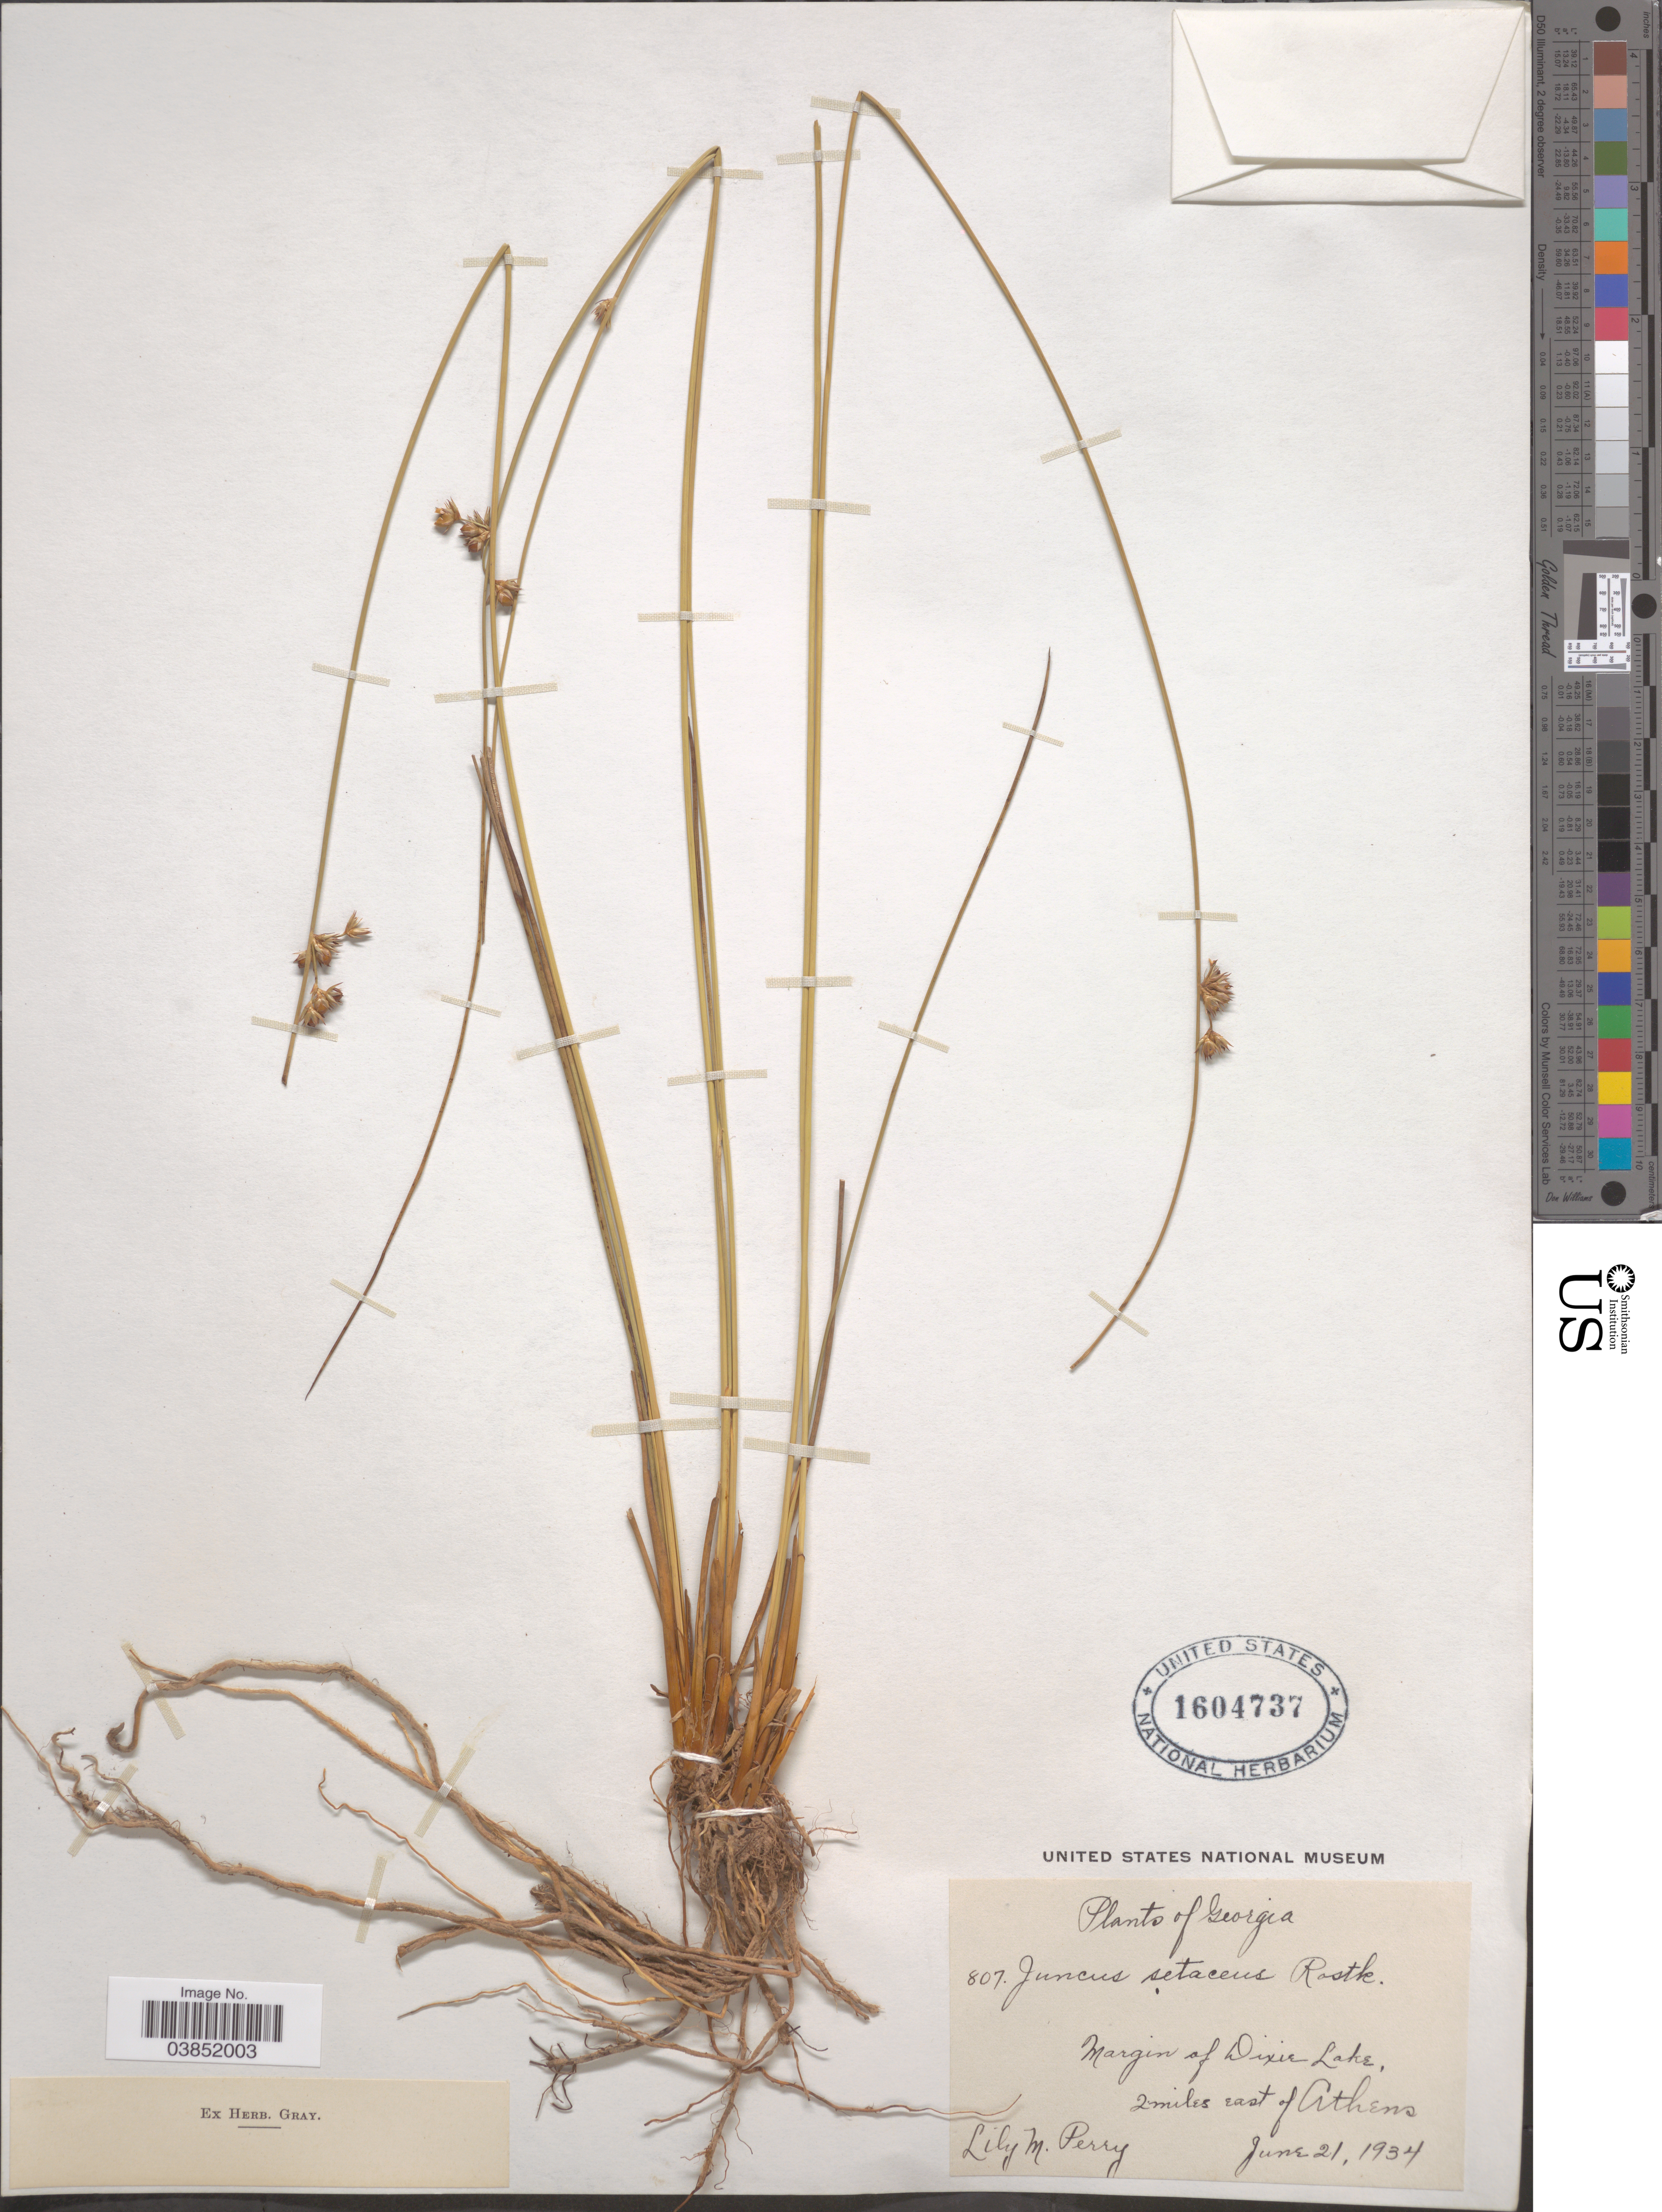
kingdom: Plantae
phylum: Tracheophyta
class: Liliopsida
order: Poales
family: Juncaceae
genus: Juncus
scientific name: Juncus coriaceus Mack.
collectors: L. M. Perry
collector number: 807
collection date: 1934-06-21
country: United States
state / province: Georgia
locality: Margin of Dixie Lake, 2 miles east of Athens.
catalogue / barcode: US 1604737